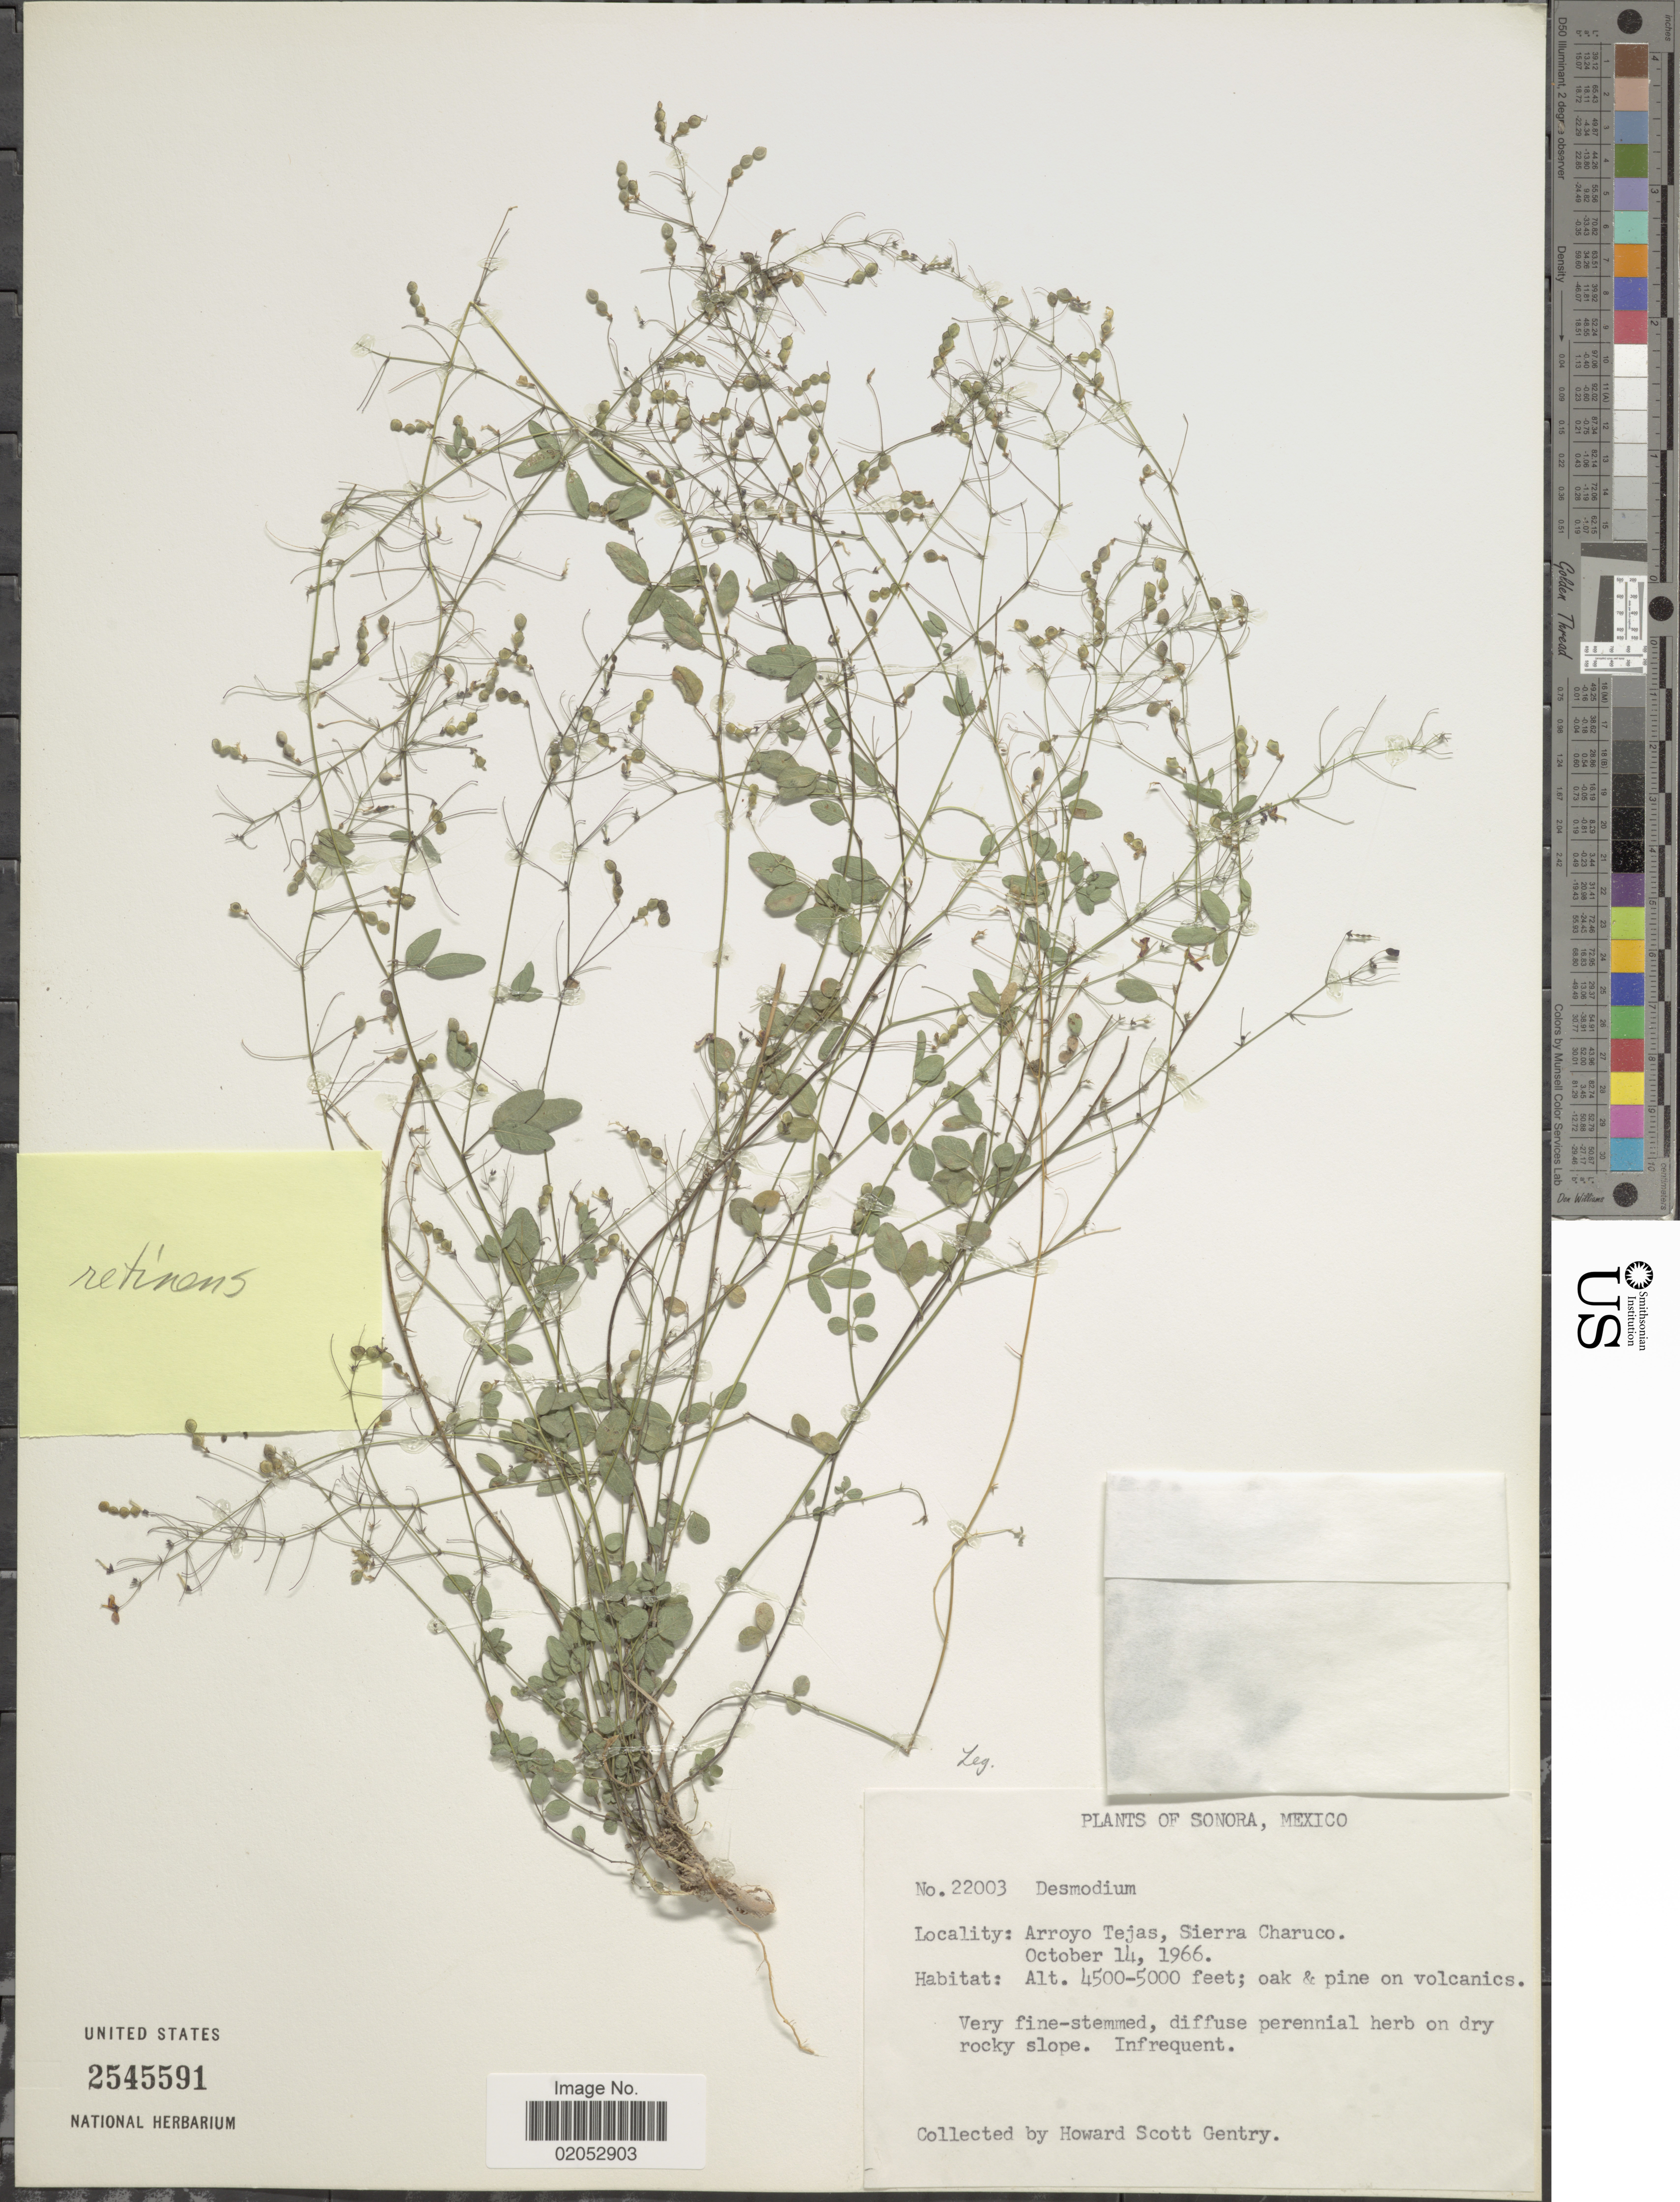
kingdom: Plantae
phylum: Tracheophyta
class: Magnoliopsida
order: Fabales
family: Fabaceae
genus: Desmodium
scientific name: Desmodium retinens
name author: Schltdl.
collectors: H. S. Gentry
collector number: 22003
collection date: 1966-10-14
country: Mexico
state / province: Sonora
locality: Arroyo Tejas, Sierra Charuco,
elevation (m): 1372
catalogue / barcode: US 2545591